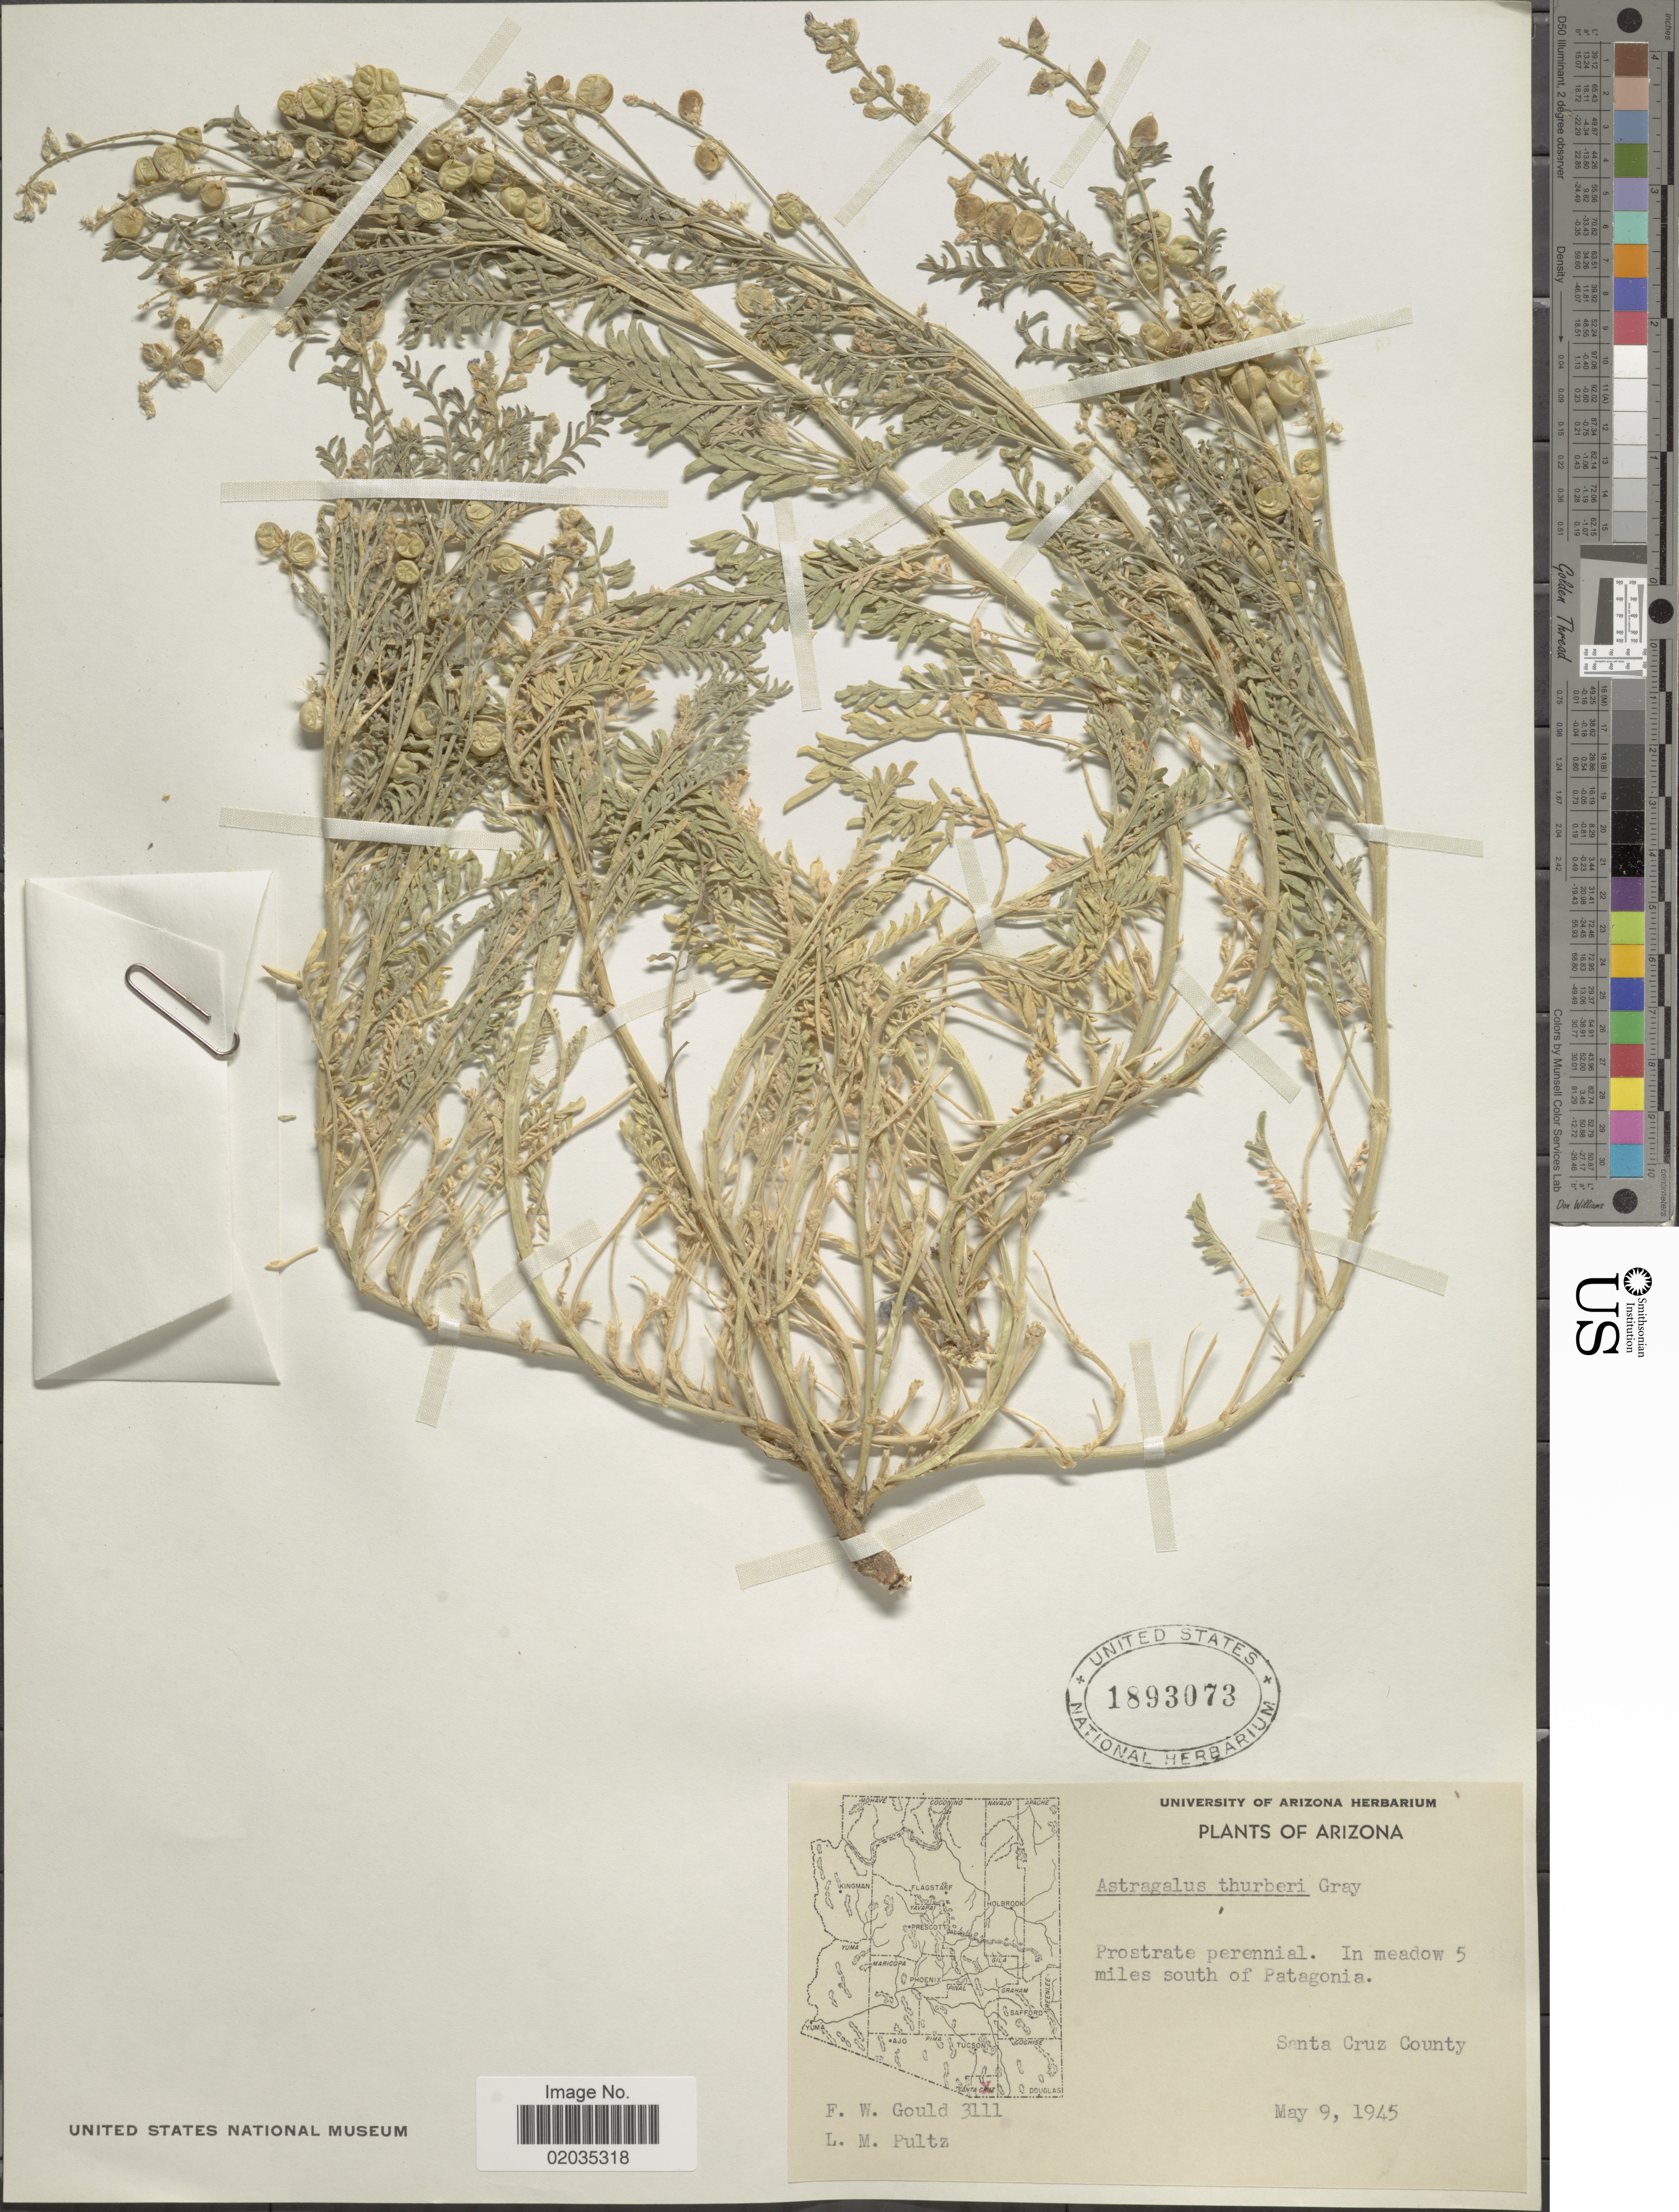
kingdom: Plantae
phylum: Tracheophyta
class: Magnoliopsida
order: Fabales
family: Fabaceae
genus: Astragalus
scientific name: Astragalus thurberi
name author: A. Gray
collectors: F. W. Gould & L. Pultz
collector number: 3111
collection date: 1945-05-09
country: United States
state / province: Arizona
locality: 5 miles south of Patagonia. Santa Cruz County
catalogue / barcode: US 1893073